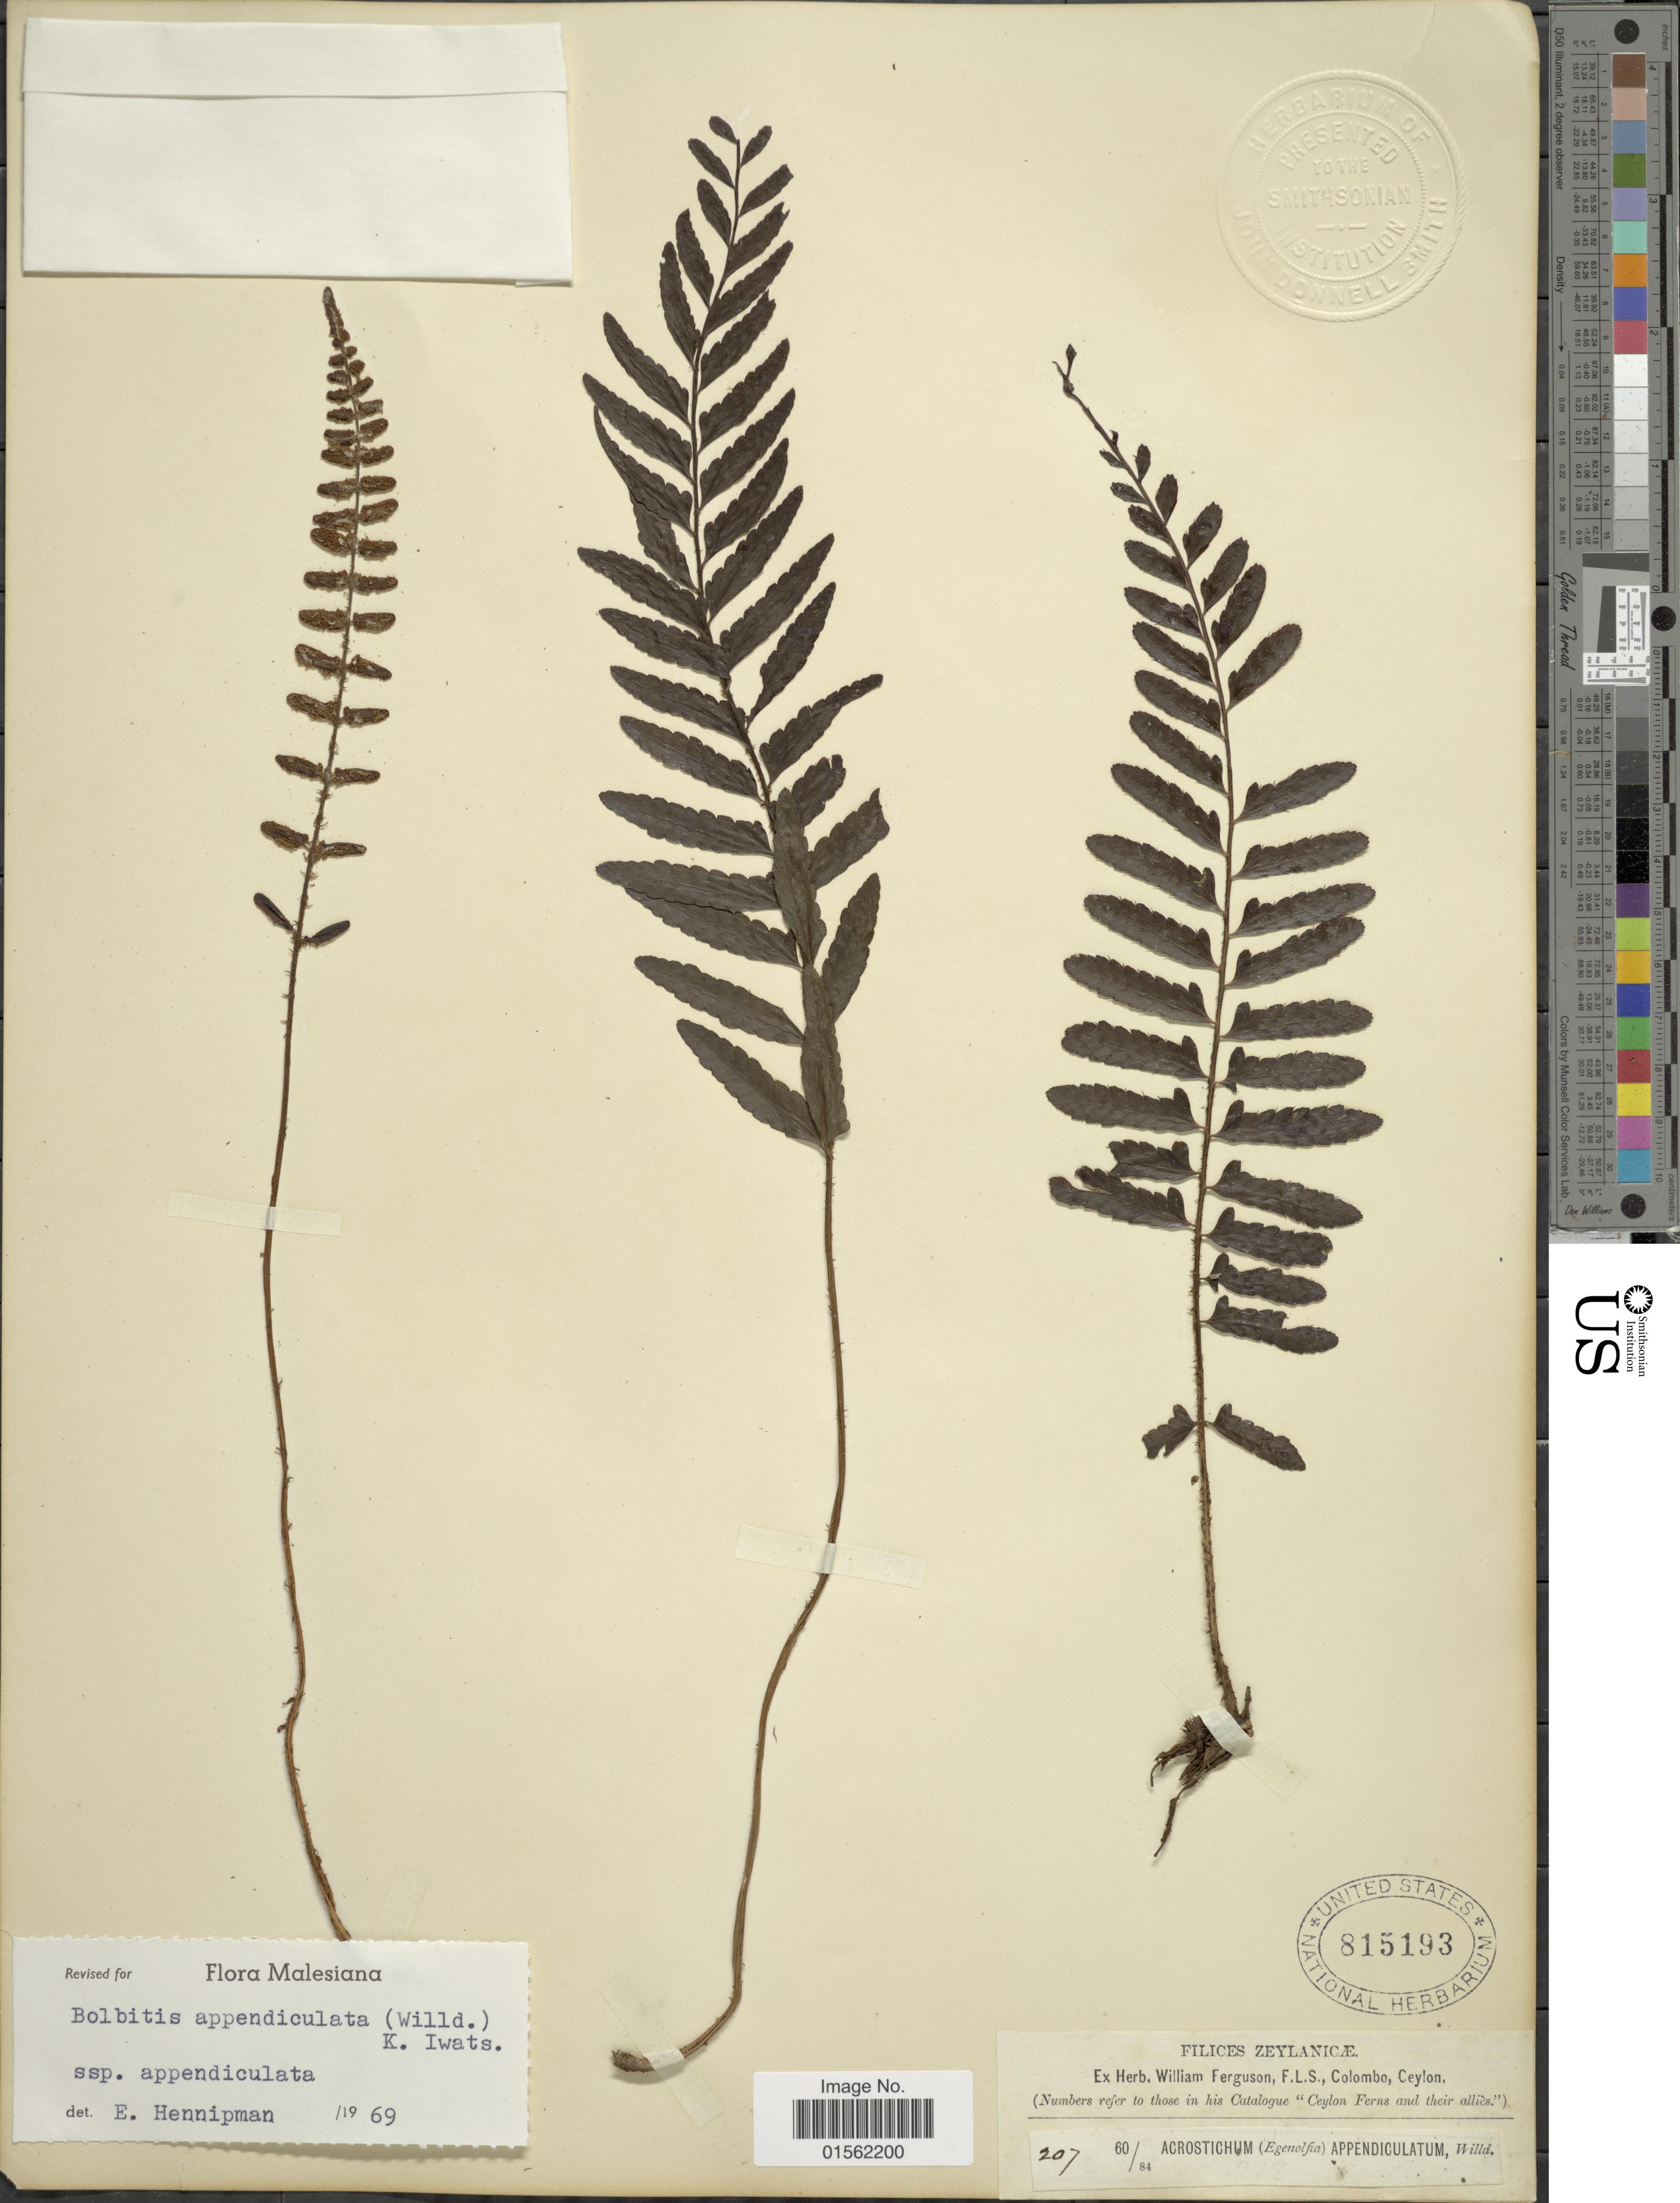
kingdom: Plantae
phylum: Tracheophyta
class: Polypodiopsida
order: Polypodiales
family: Dryopteridaceae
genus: Bolbitis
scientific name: Bolbitis appendiculata var. appendiculata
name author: (Willd.) K. Iwats.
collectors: ex herb. W. Ferguson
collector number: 207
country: Sri Lanka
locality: Zeylanicae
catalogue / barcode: US 815193